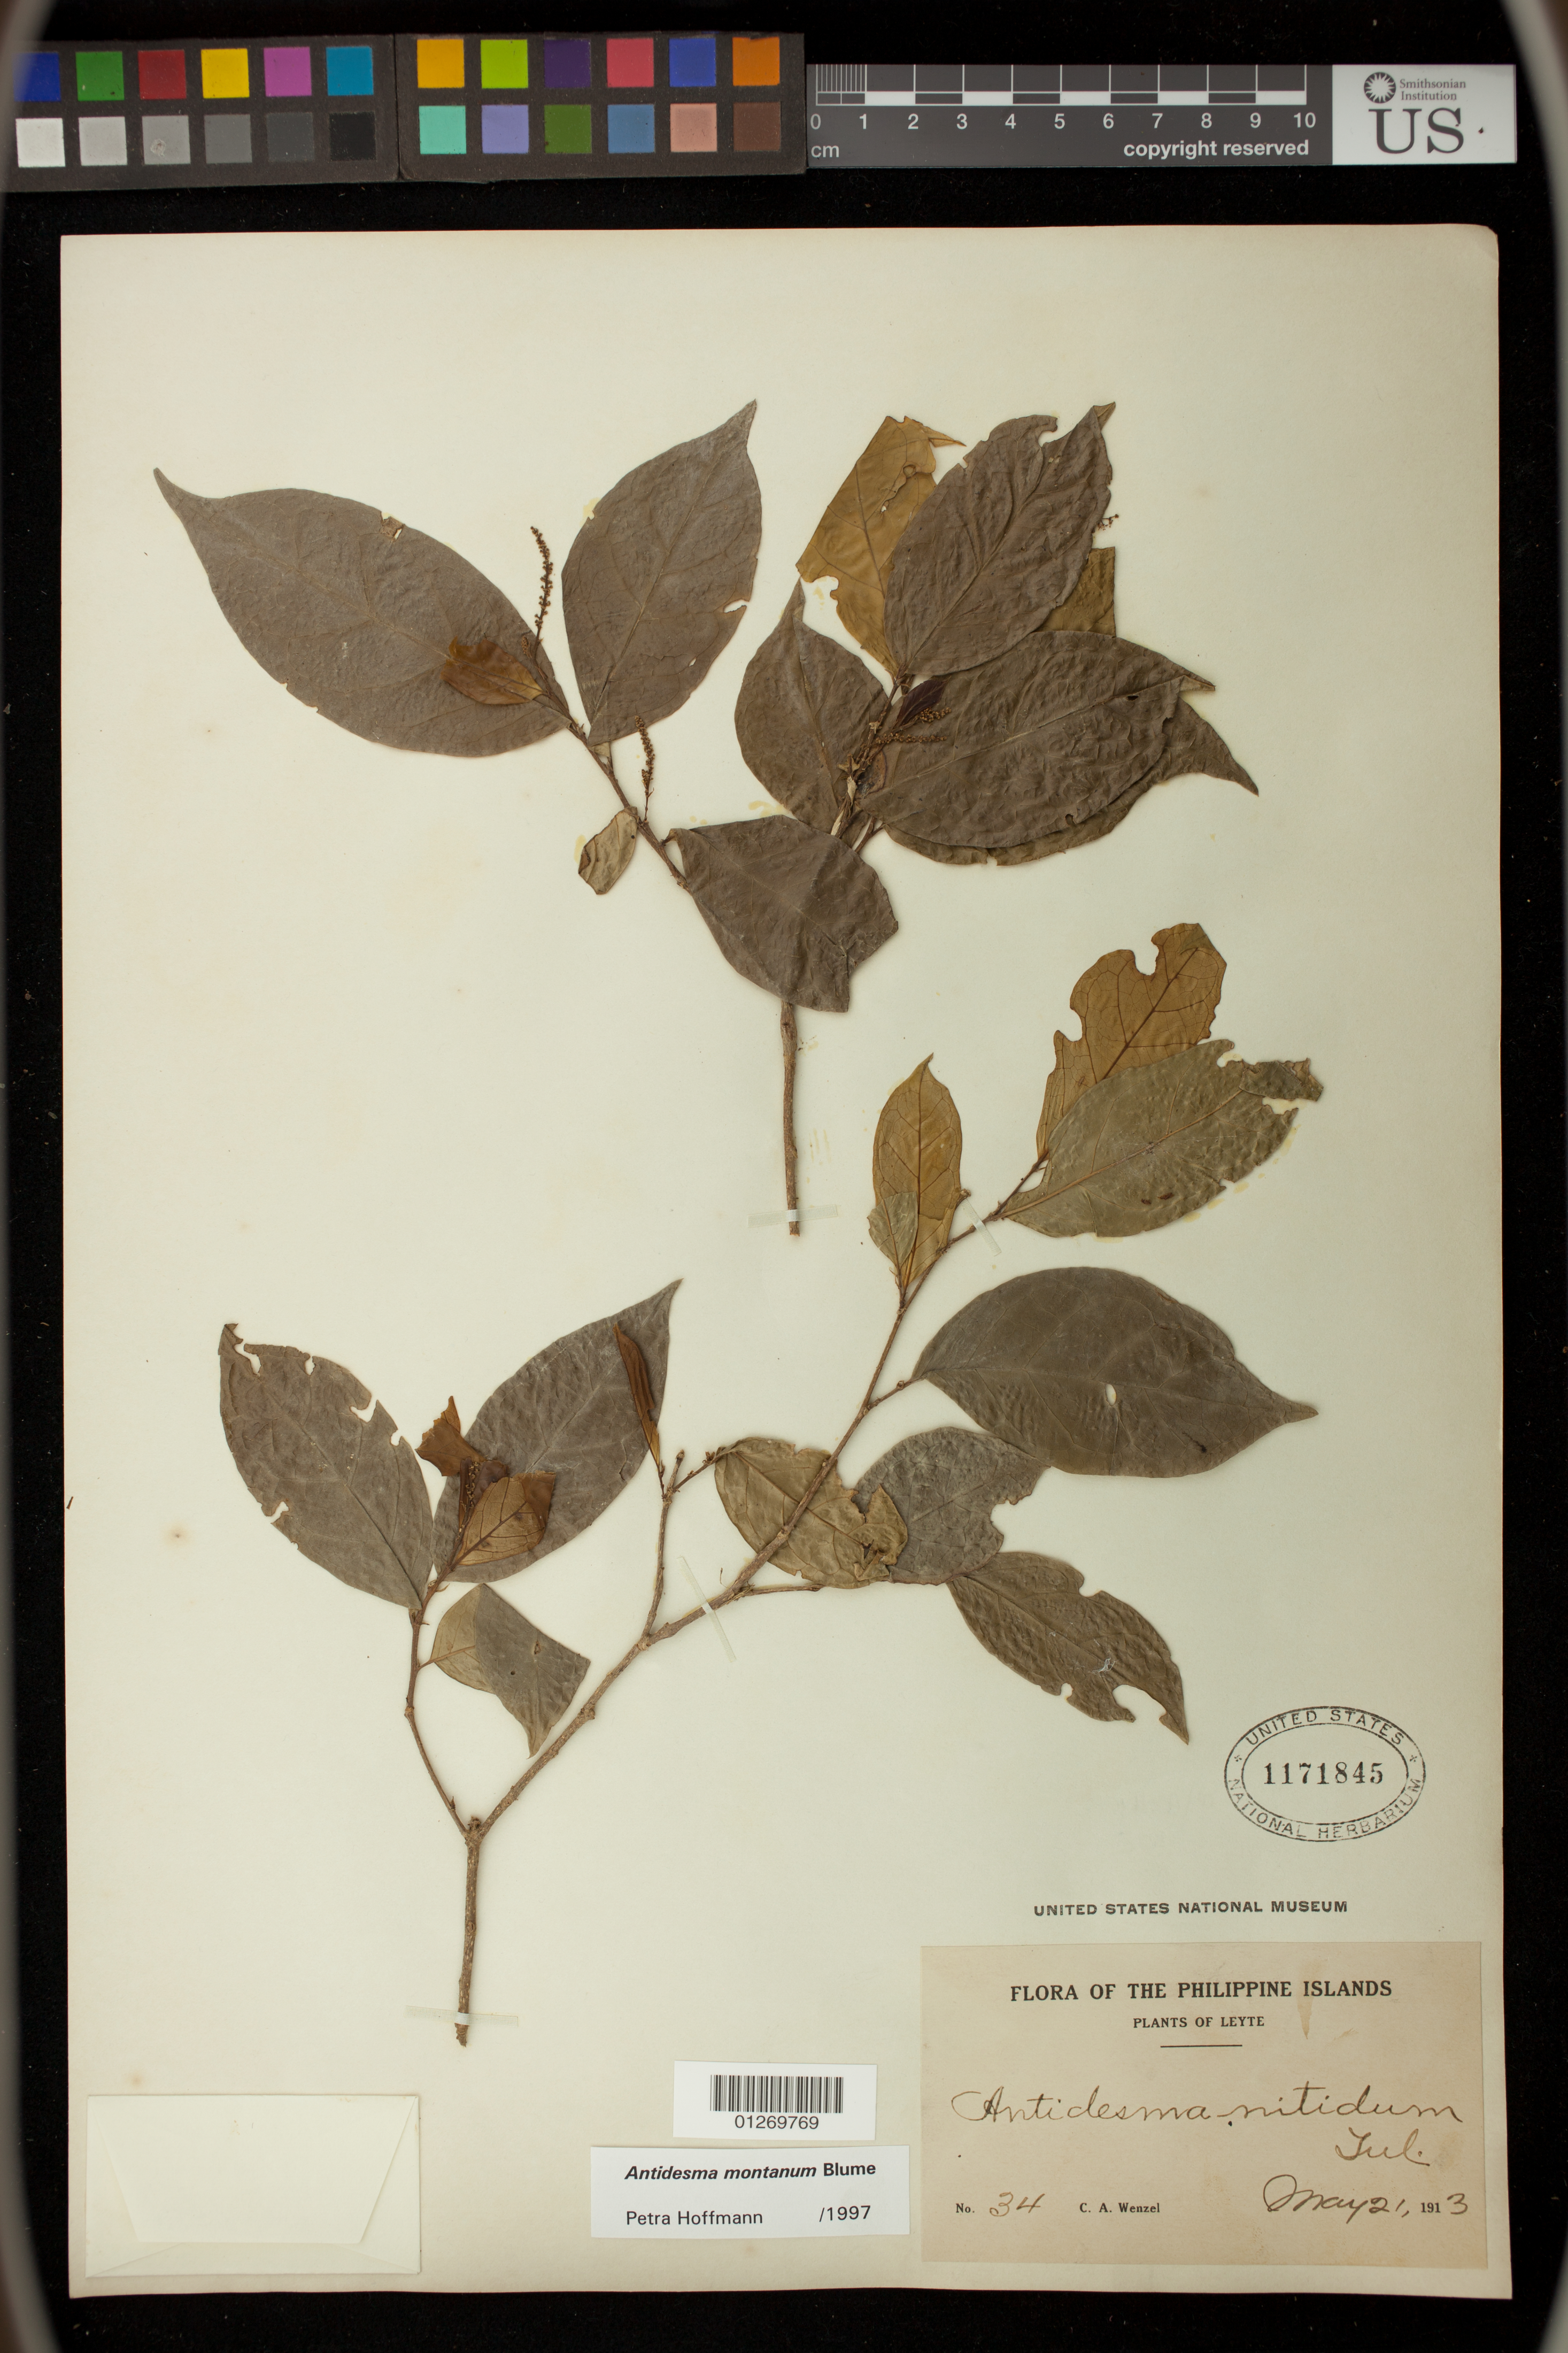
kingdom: Plantae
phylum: Tracheophyta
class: Magnoliopsida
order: Malpighiales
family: Phyllanthaceae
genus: Antidesma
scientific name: Antidesma montanum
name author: Blume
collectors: C. Wenzel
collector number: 34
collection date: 1913-05-21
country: Philippines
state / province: Eastern Visayas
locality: Leyte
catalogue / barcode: US 1171845